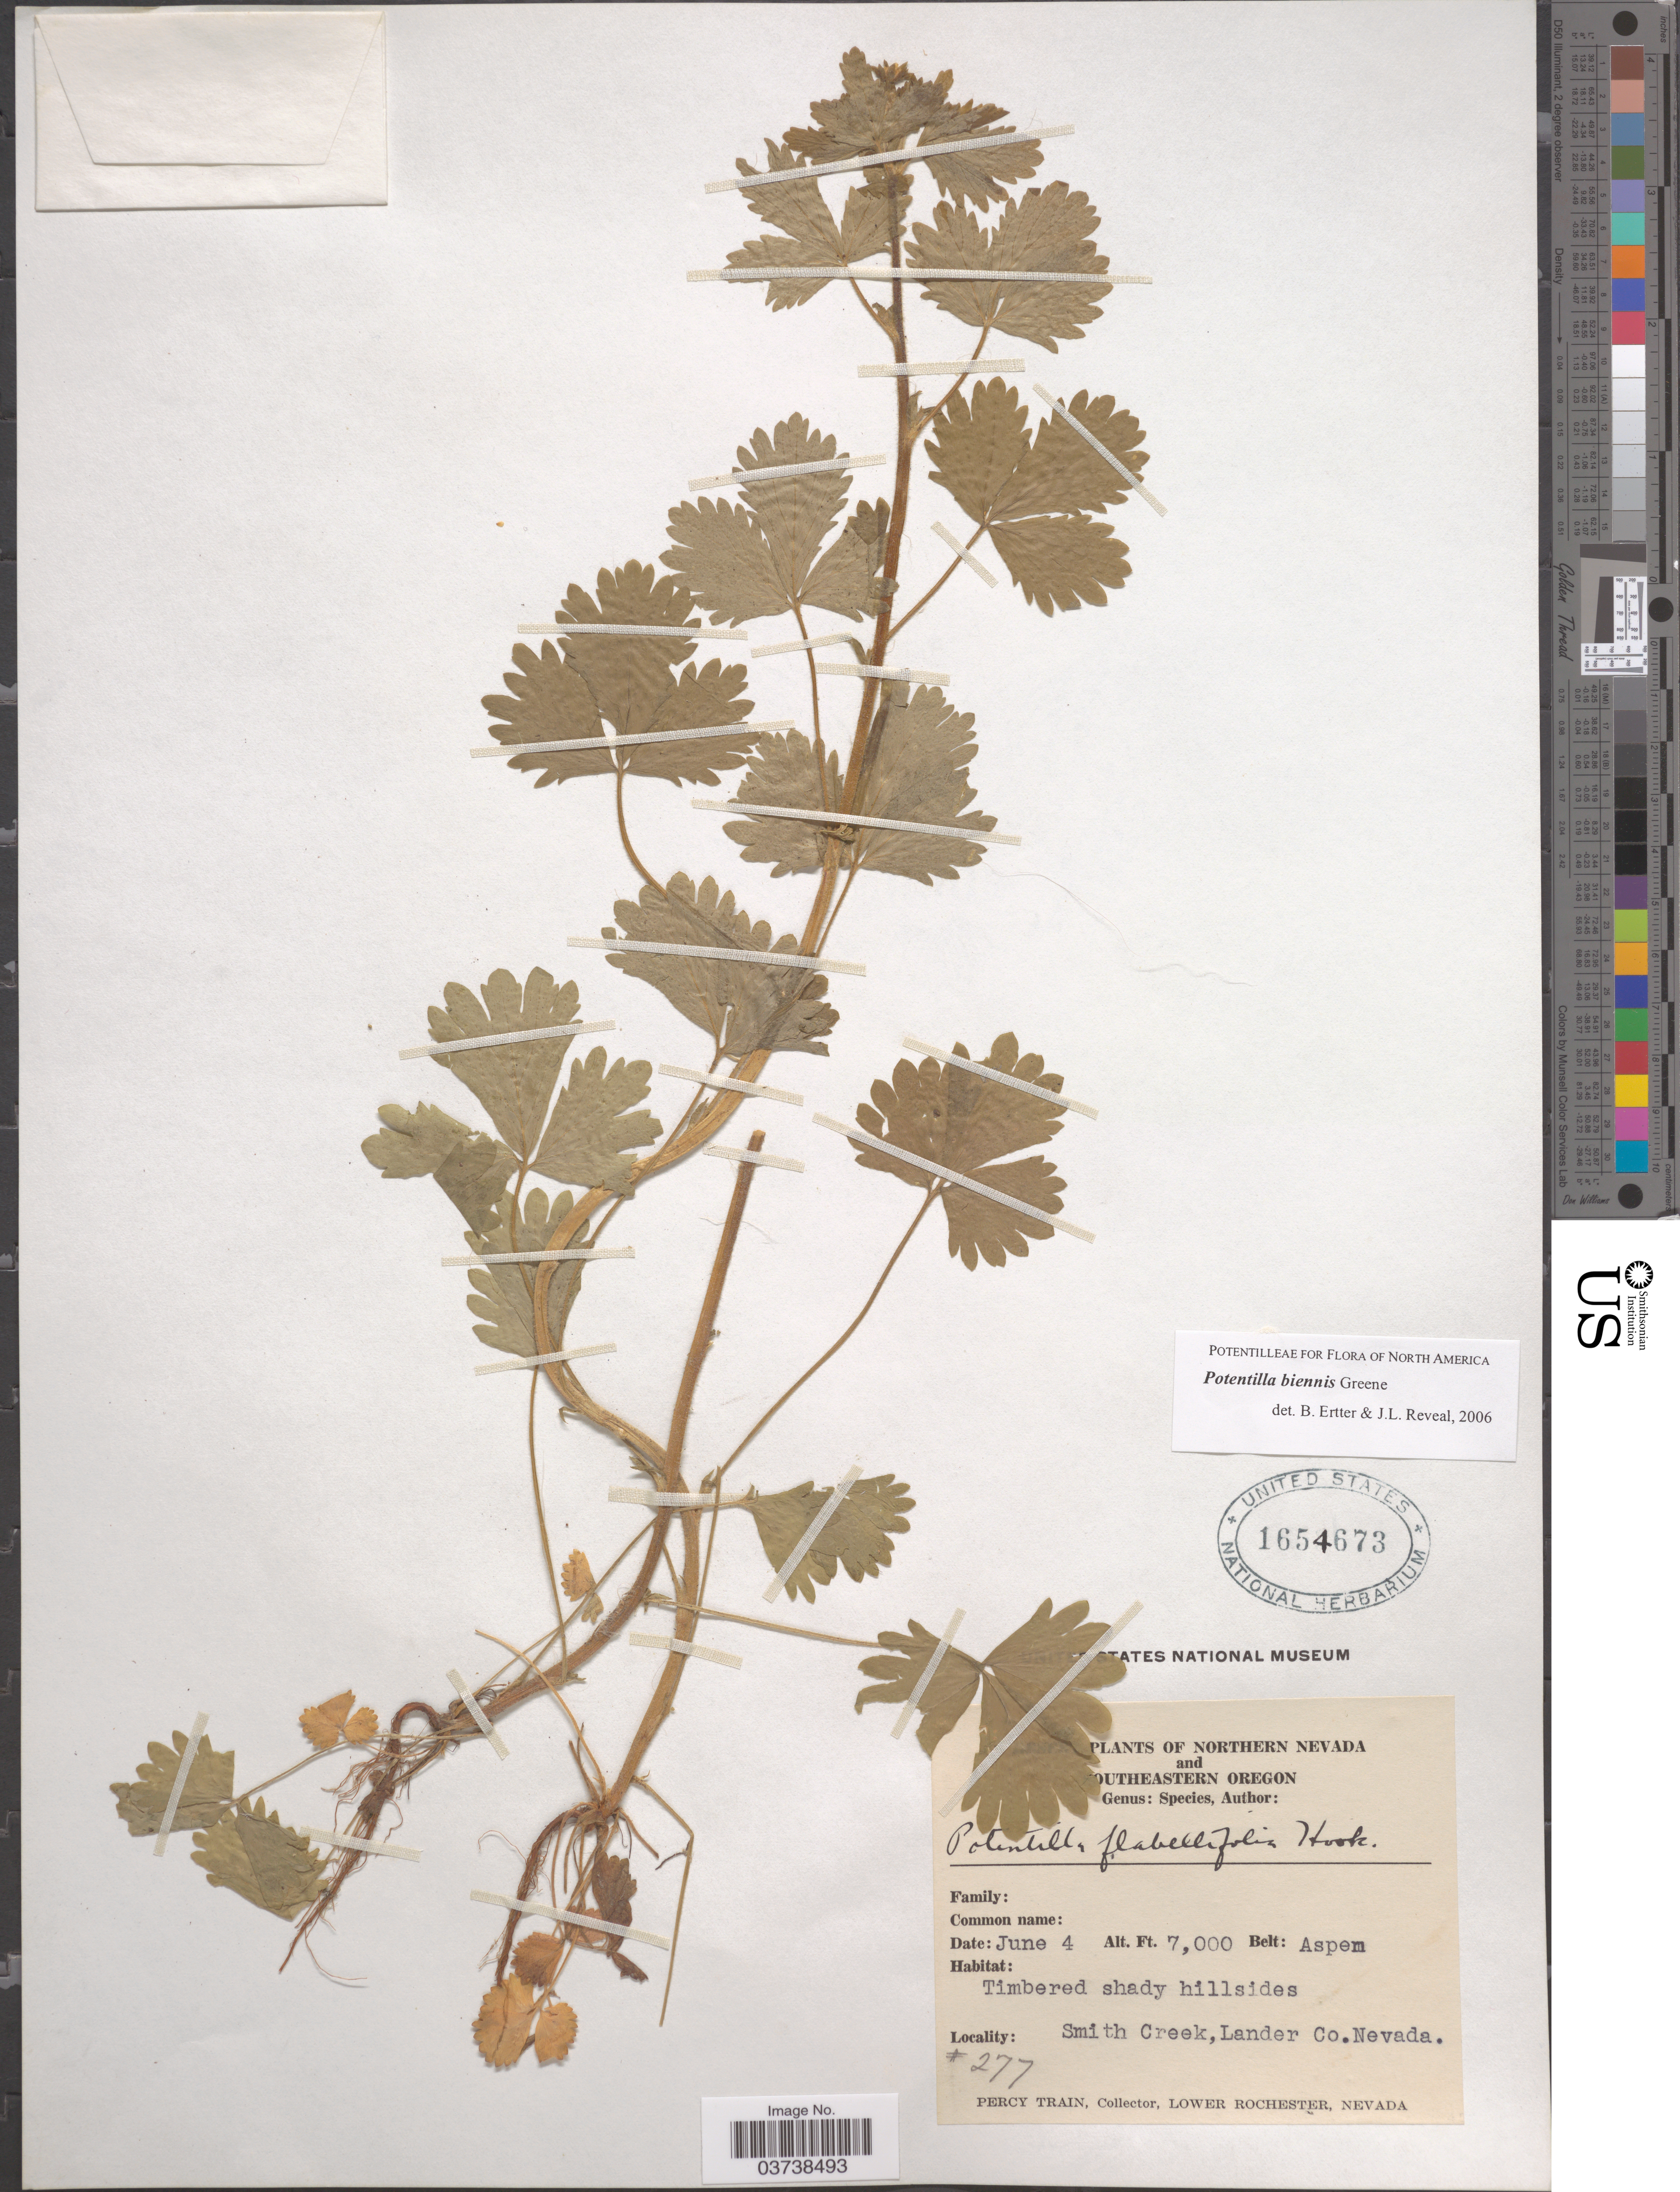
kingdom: Plantae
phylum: Tracheophyta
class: Magnoliopsida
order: Rosales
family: Rosaceae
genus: Potentilla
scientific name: Potentilla biennis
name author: Greene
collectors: P. Train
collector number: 277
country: United States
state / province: Nevada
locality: Belt: Aspen. Northern Nevada. Smith Creek, Lander Co.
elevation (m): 2134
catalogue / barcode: US 1654673